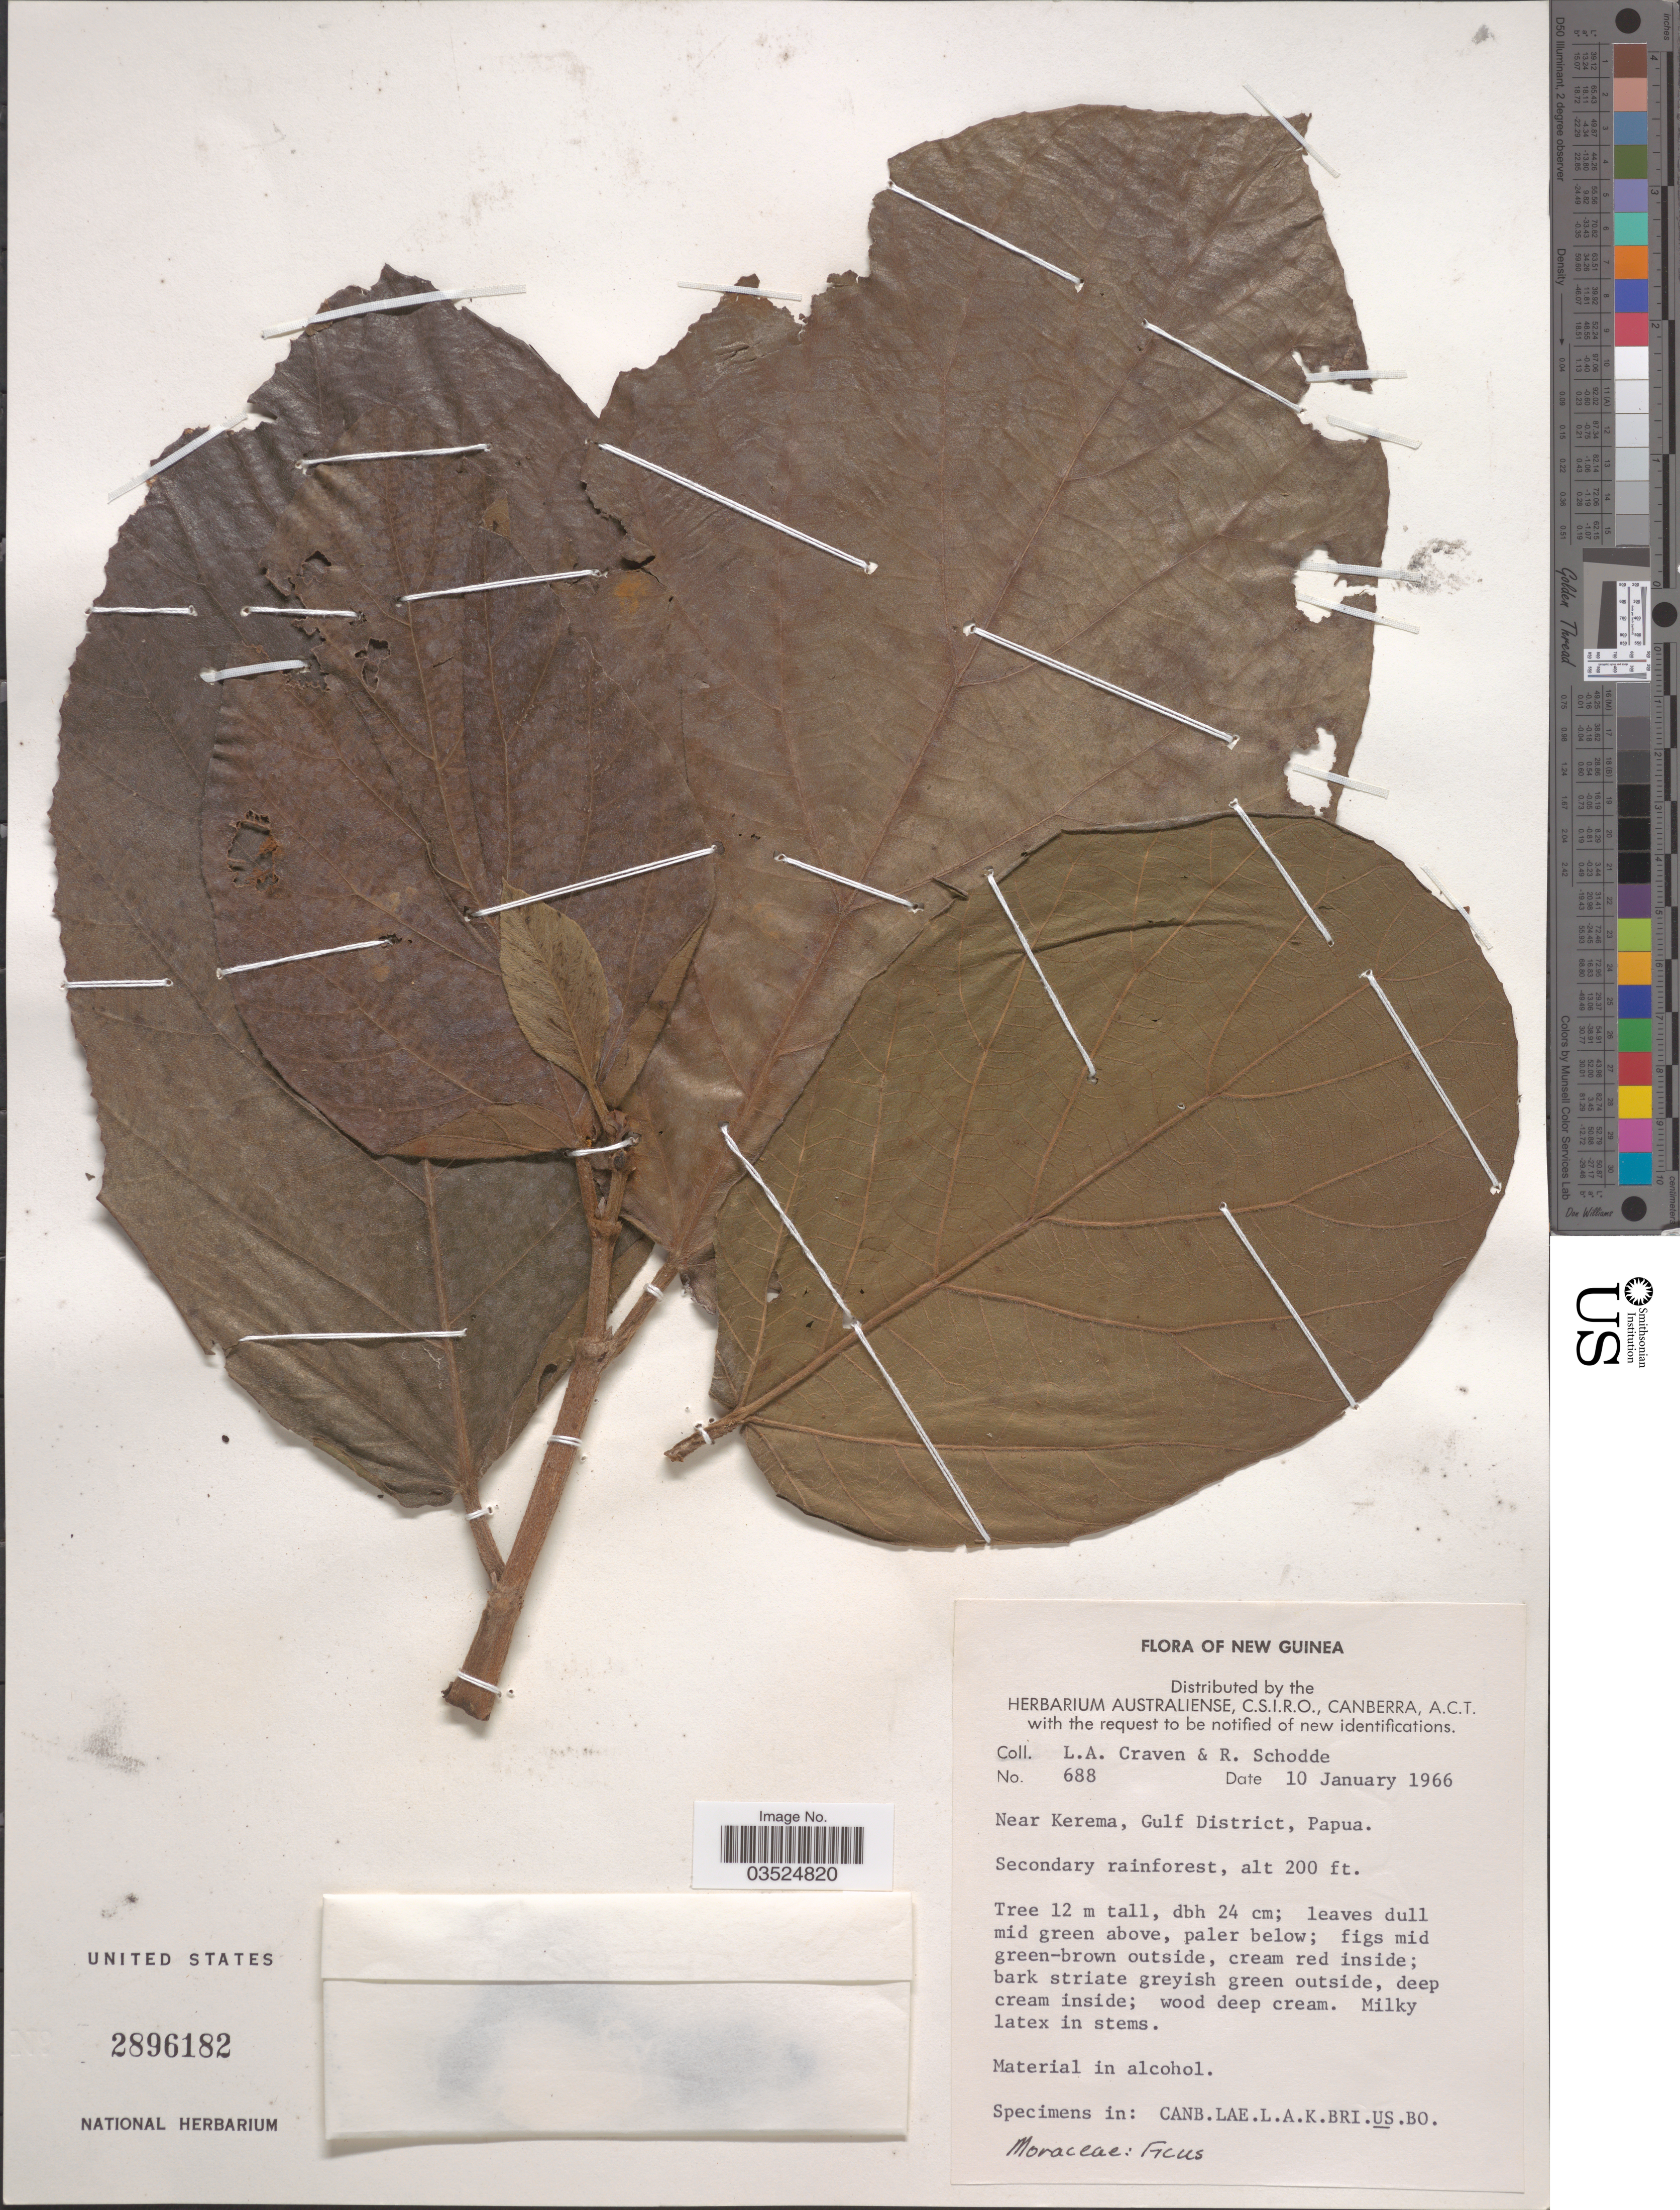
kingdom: Plantae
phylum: Tracheophyta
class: Magnoliopsida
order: Rosales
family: Moraceae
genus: Ficus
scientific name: Ficus sp.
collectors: L. A. Craven & R. Schodde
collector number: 688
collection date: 1966-01-10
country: Papua New Guinea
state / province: Gulf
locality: New Guinea. Near Kerema, Gulf District, Papua.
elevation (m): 61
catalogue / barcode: US 2896182